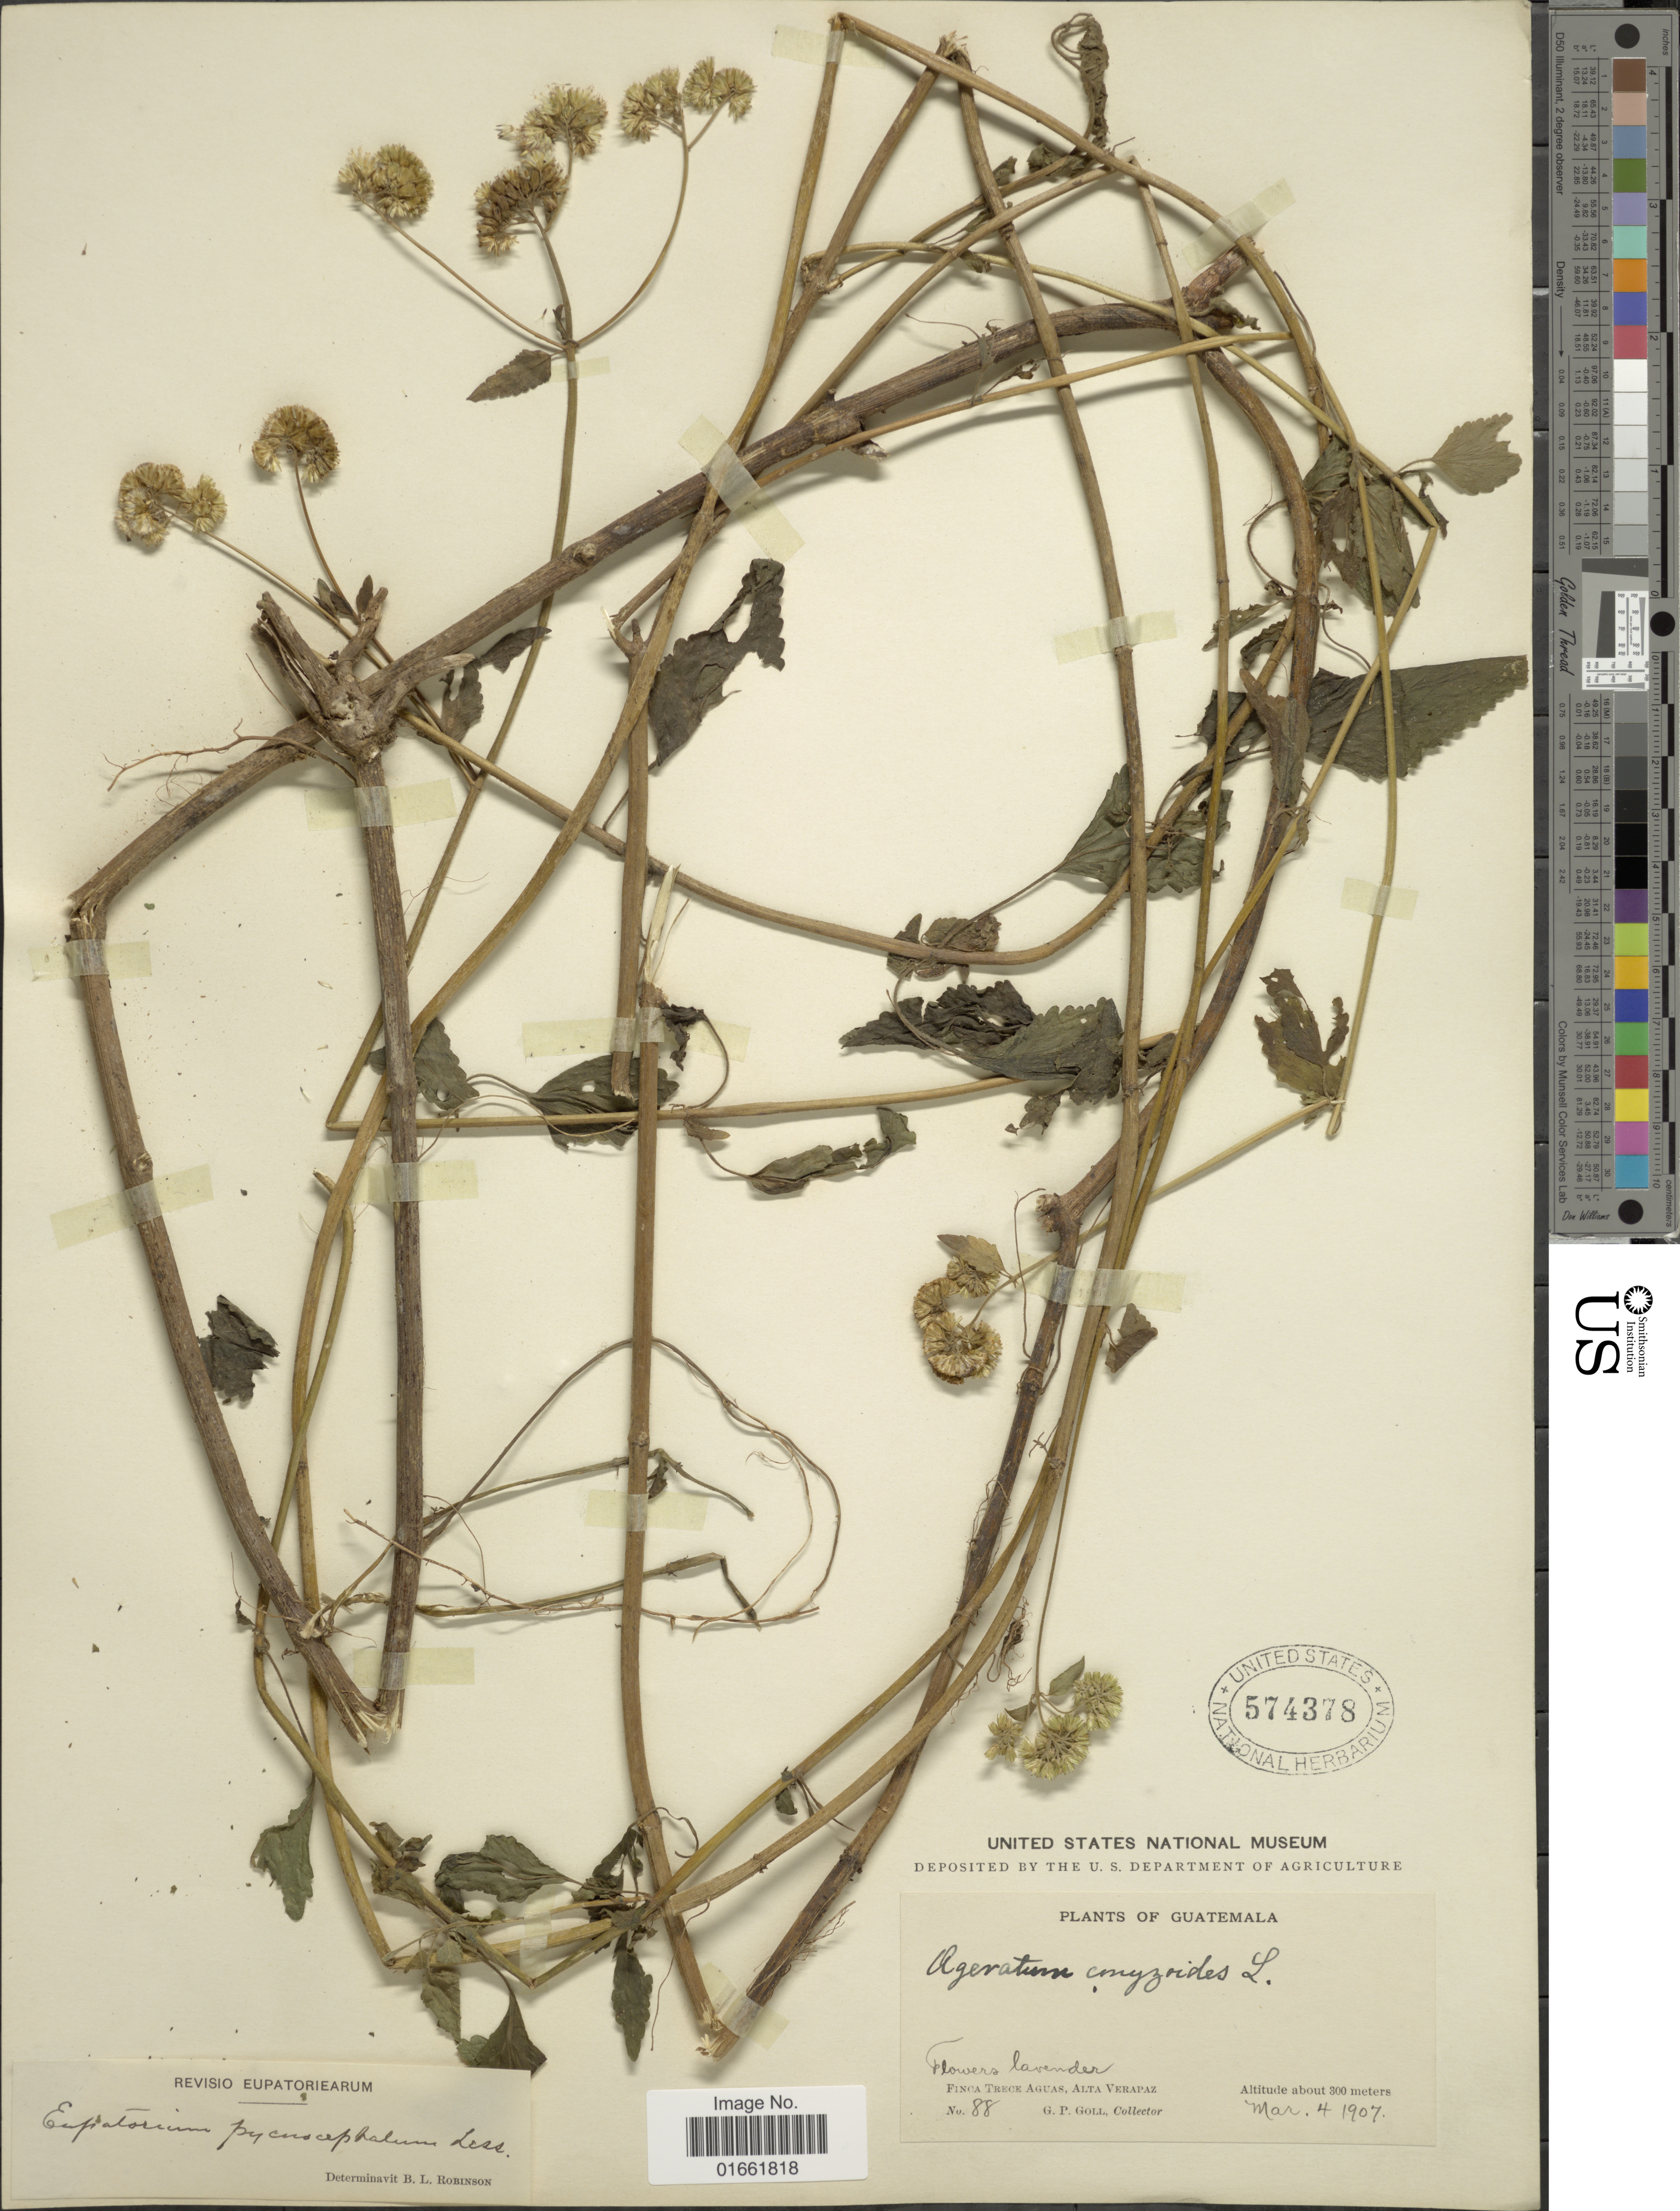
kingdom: Plantae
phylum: Tracheophyta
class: Magnoliopsida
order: Asterales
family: Asteraceae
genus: Fleischmannia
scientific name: Fleischmannia pratensis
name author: (Klatt) R.M. King & H. Rob.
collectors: G. P. Goll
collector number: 88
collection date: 1907-03-04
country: Guatemala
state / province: Alta Verapaz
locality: Finca Trece Aguas, Alta Verapaz.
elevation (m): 300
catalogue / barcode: US 574378